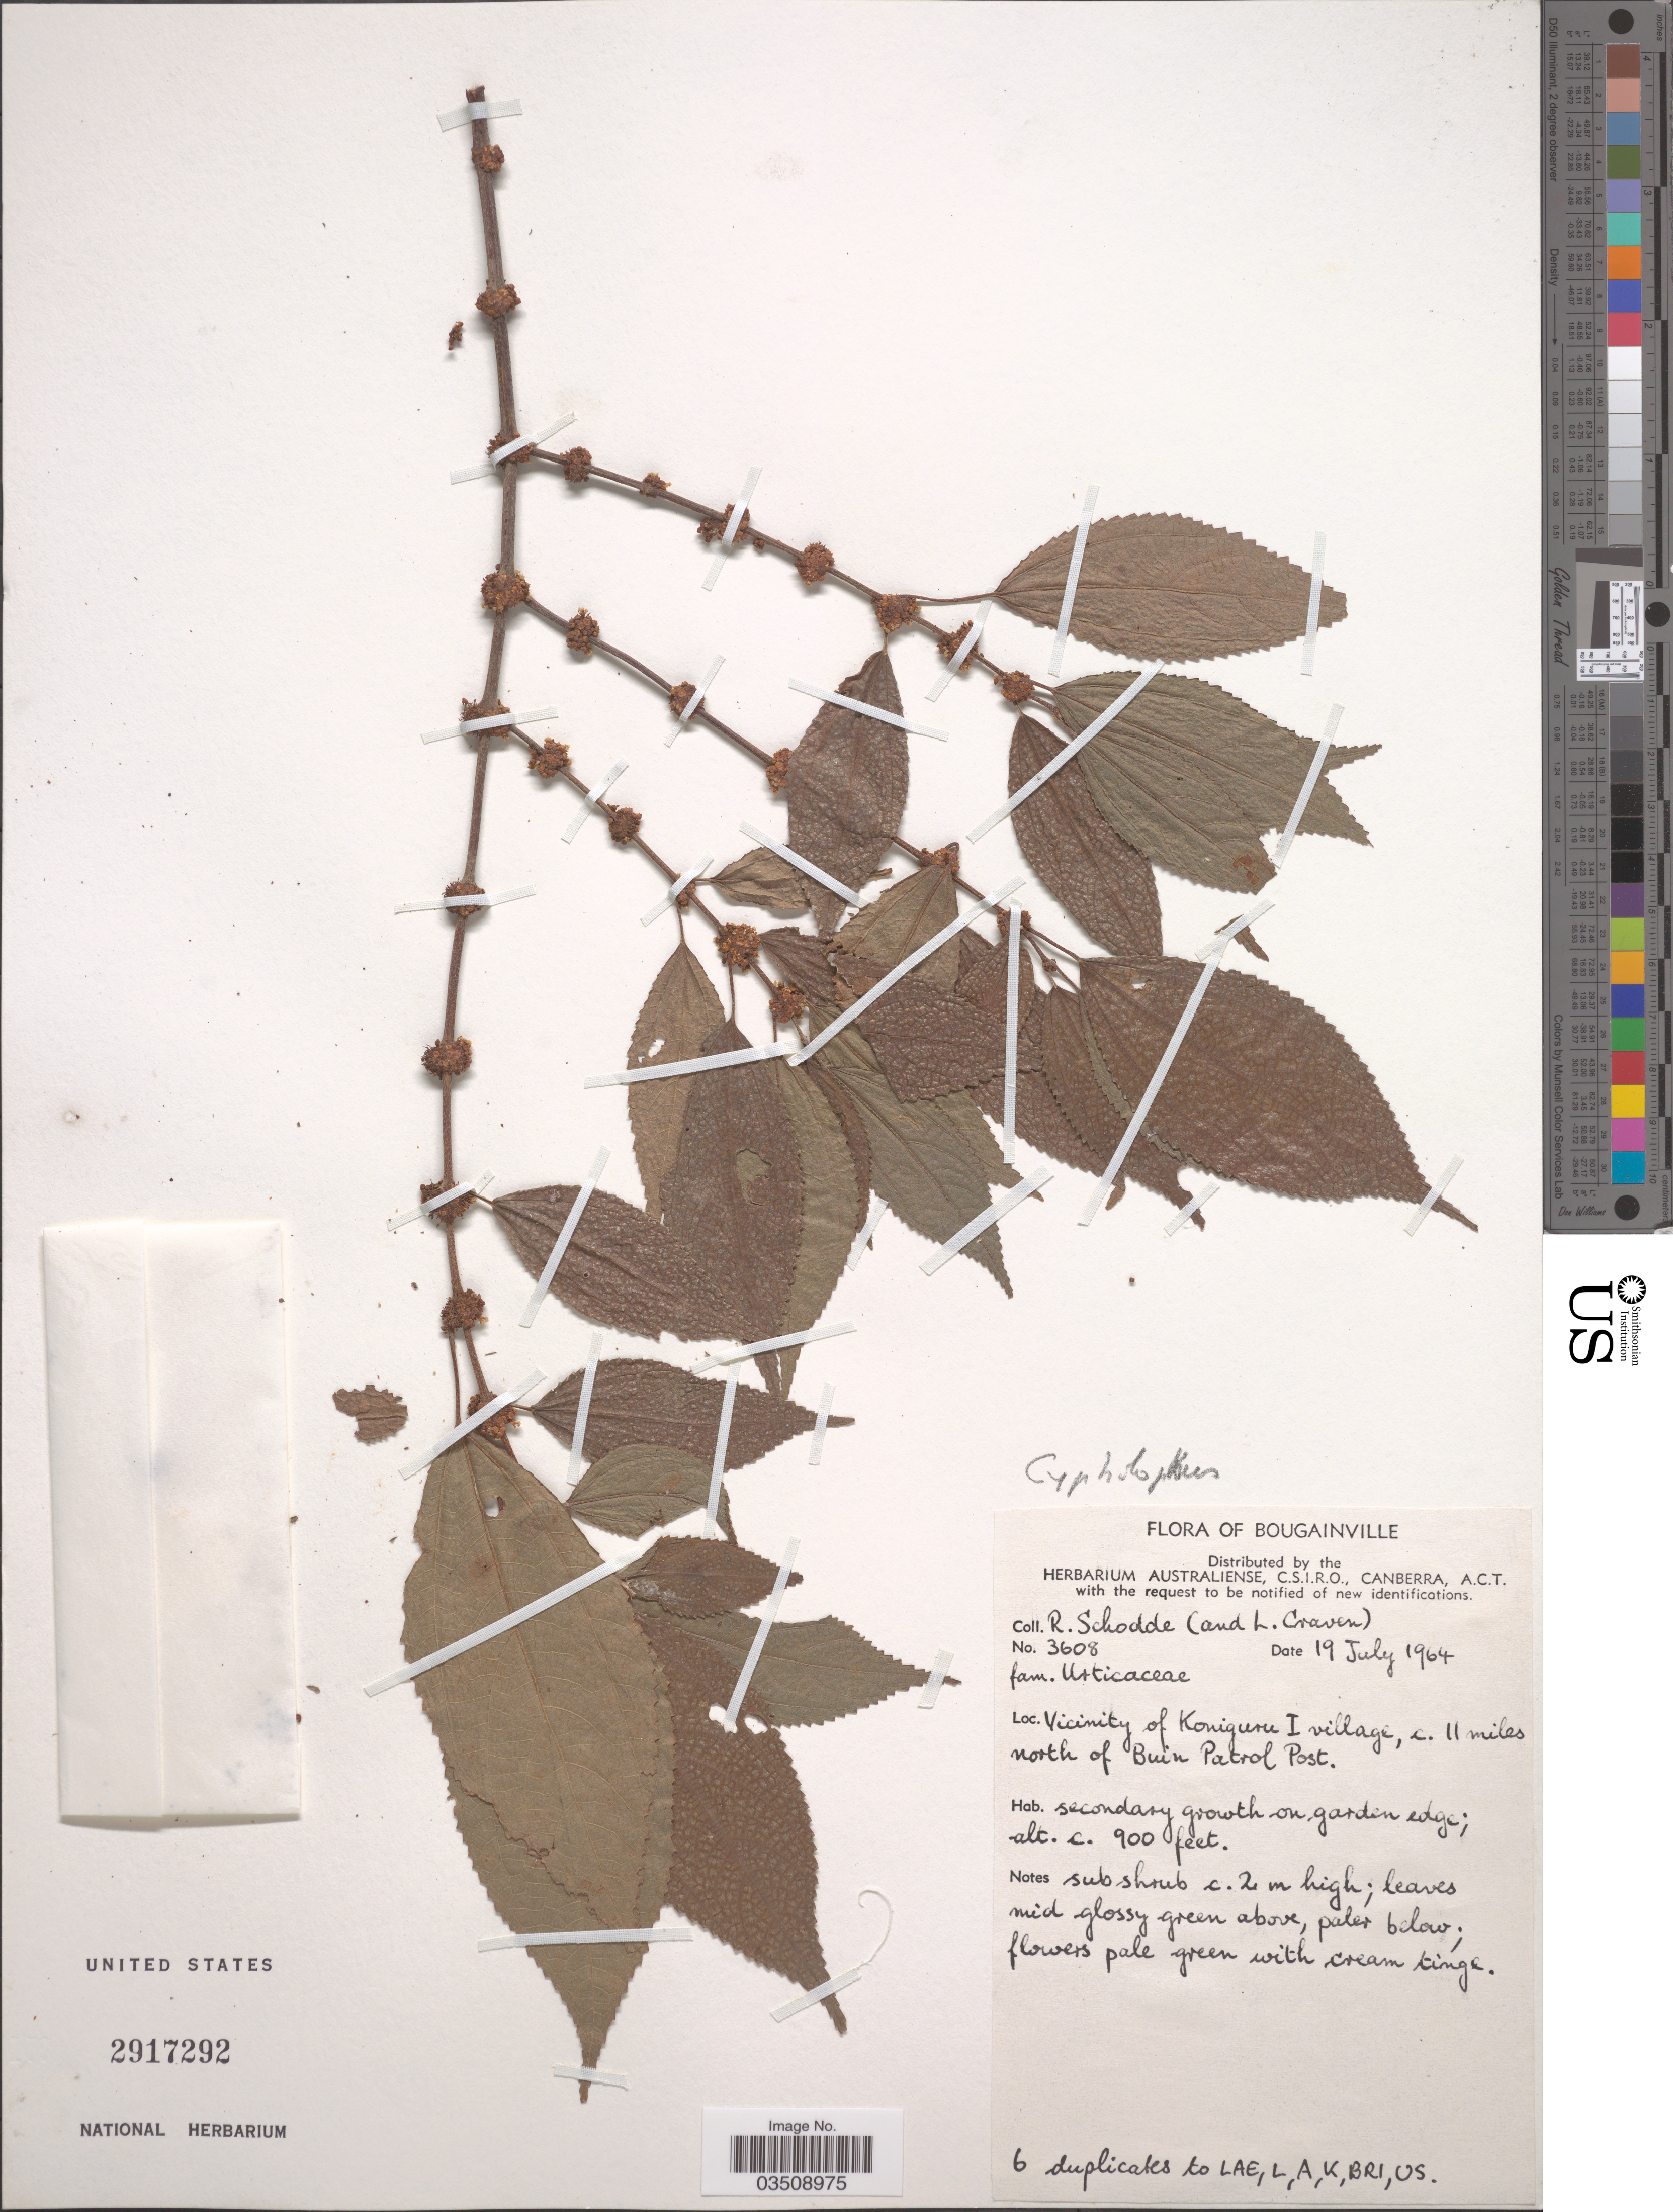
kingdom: Plantae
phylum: Tracheophyta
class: Magnoliopsida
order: Rosales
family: Urticaceae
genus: Cypholophus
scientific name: Cypholophus sp.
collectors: R. Schodde & L. A. Craven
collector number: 3608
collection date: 1964-07-19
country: Papua New Guinea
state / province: Bougainville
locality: Vicinity of Koniguru I village, c. 11 miles north of Buin Patrol Post.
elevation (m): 274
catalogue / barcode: US 2917292